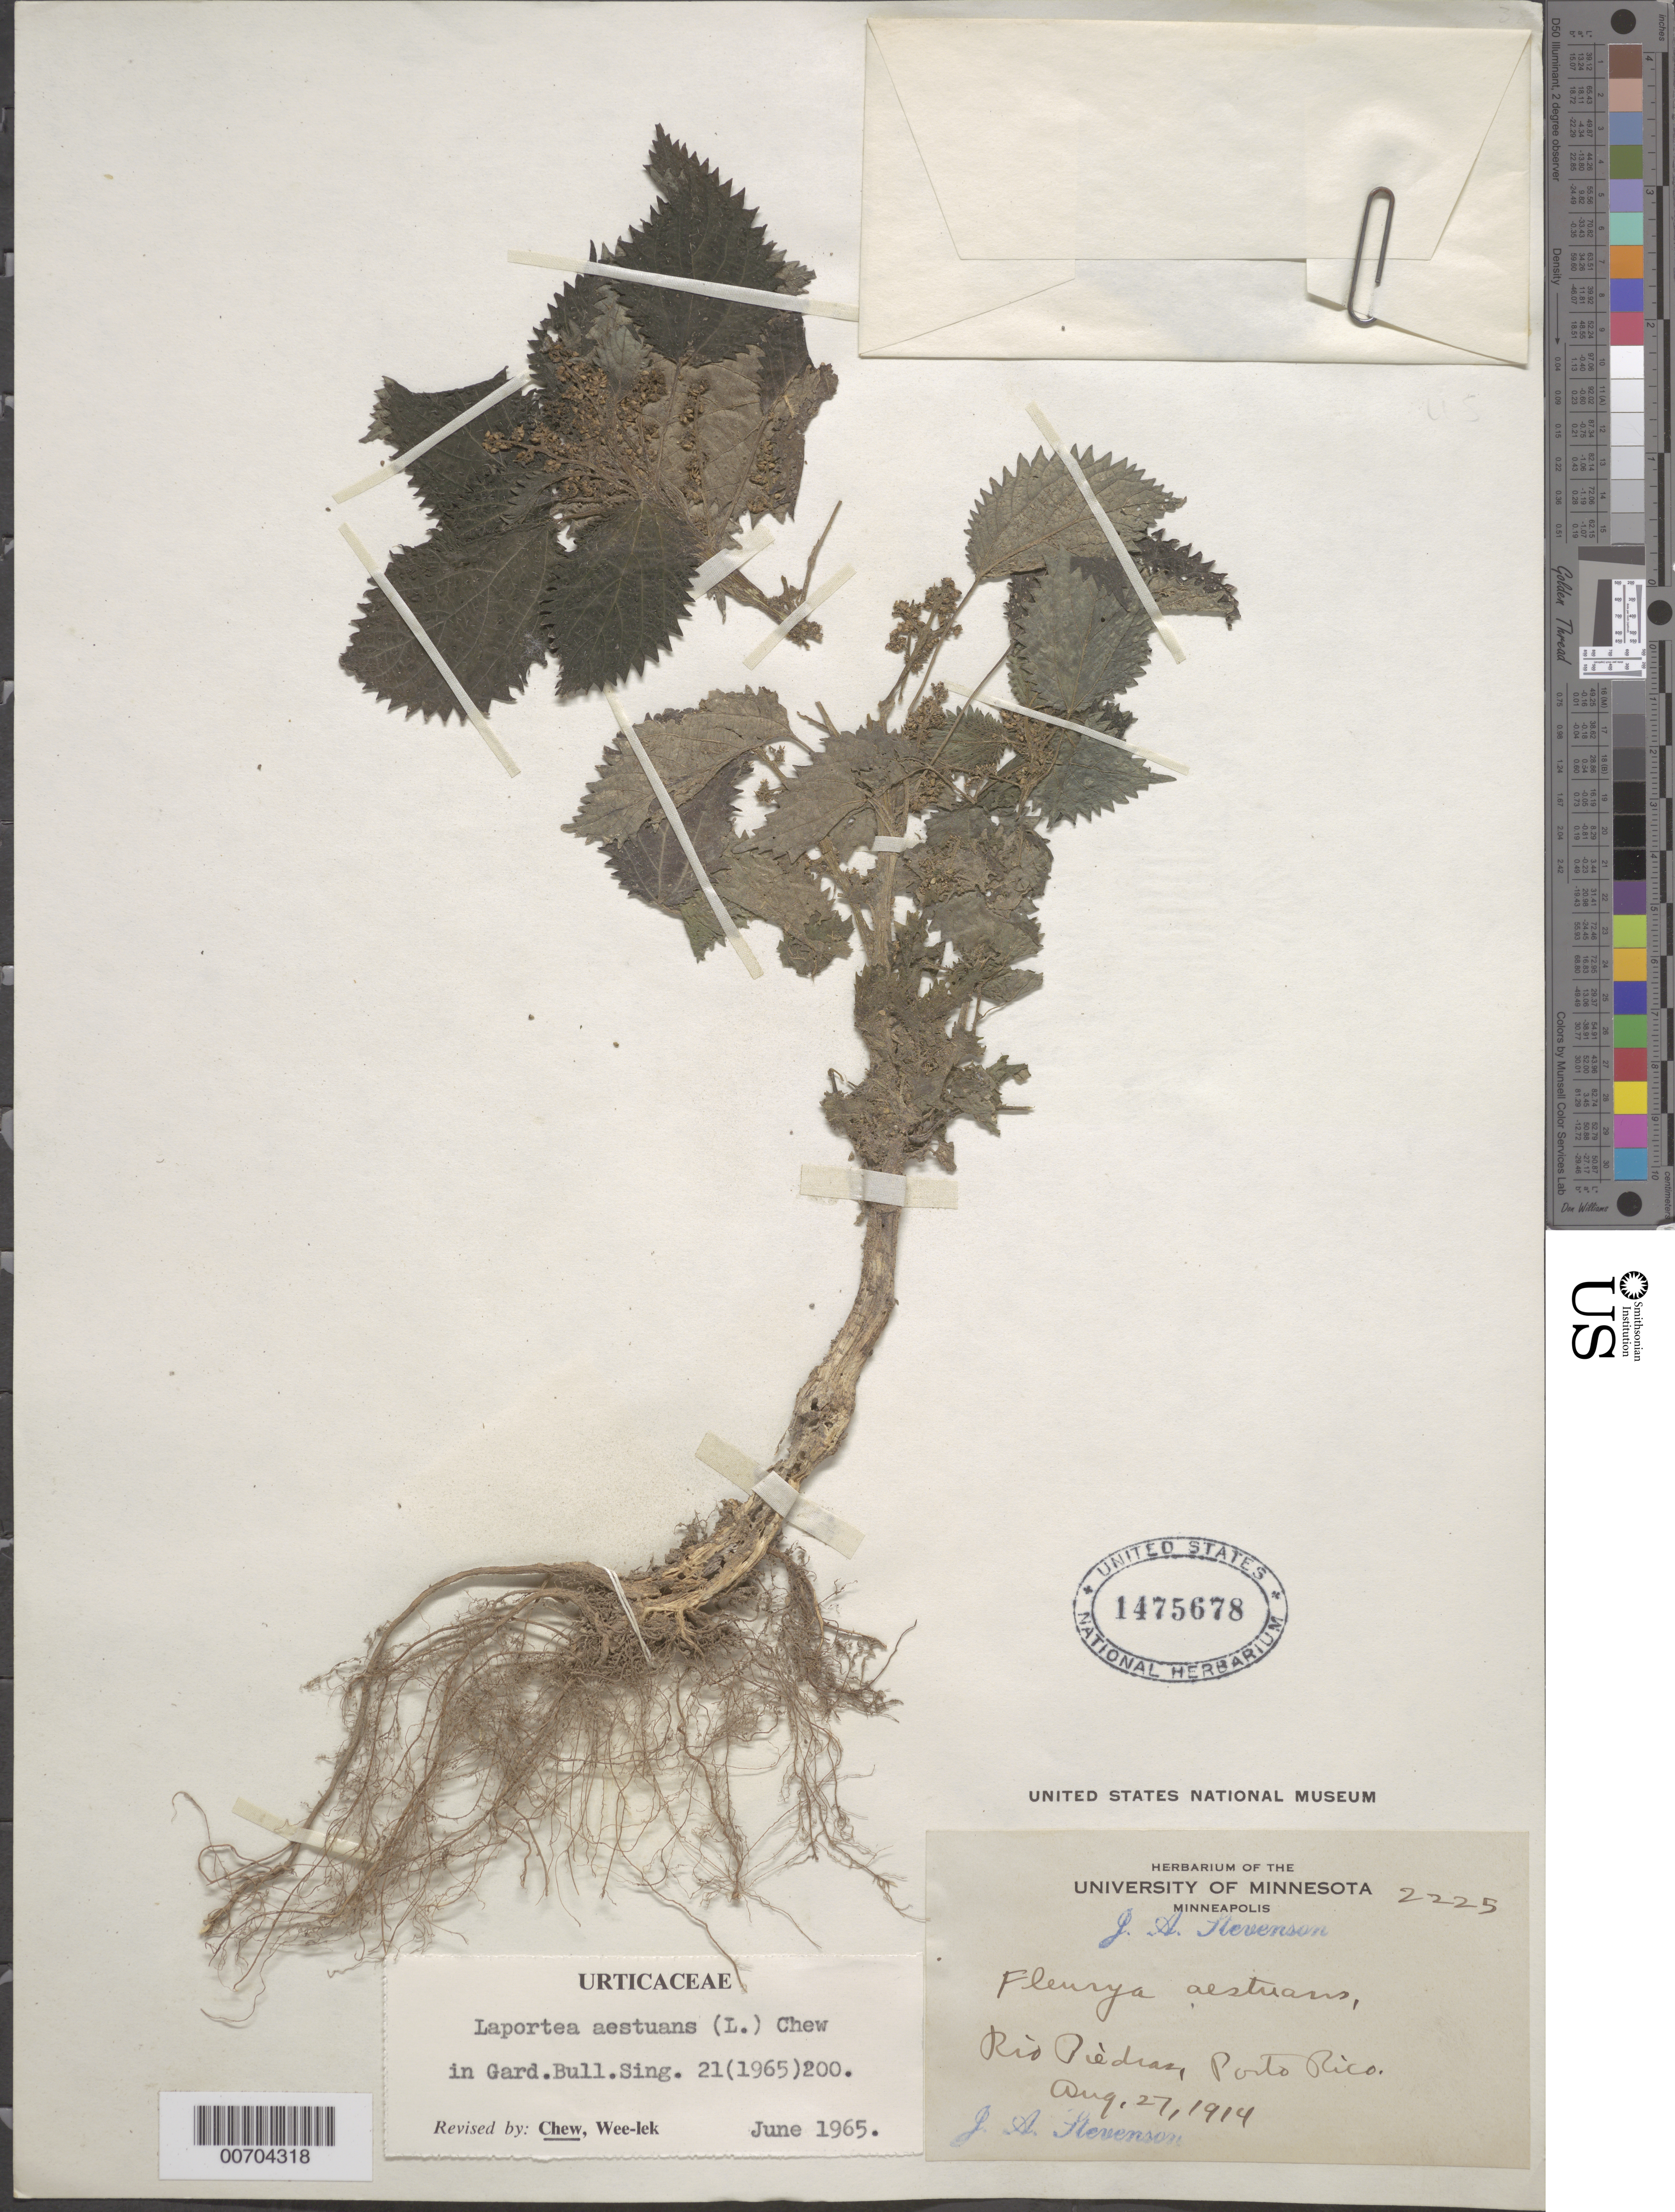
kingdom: Plantae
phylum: Tracheophyta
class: Magnoliopsida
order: Rosales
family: Urticaceae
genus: Laportea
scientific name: Laportea aestuans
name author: (L.) Chew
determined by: Chew, Wee-Lek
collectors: J. Stevenson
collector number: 2225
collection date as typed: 27 Aug 1914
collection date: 1914-08-27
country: Puerto Rico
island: Greater Antilles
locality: Río Piedras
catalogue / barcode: US 1475678